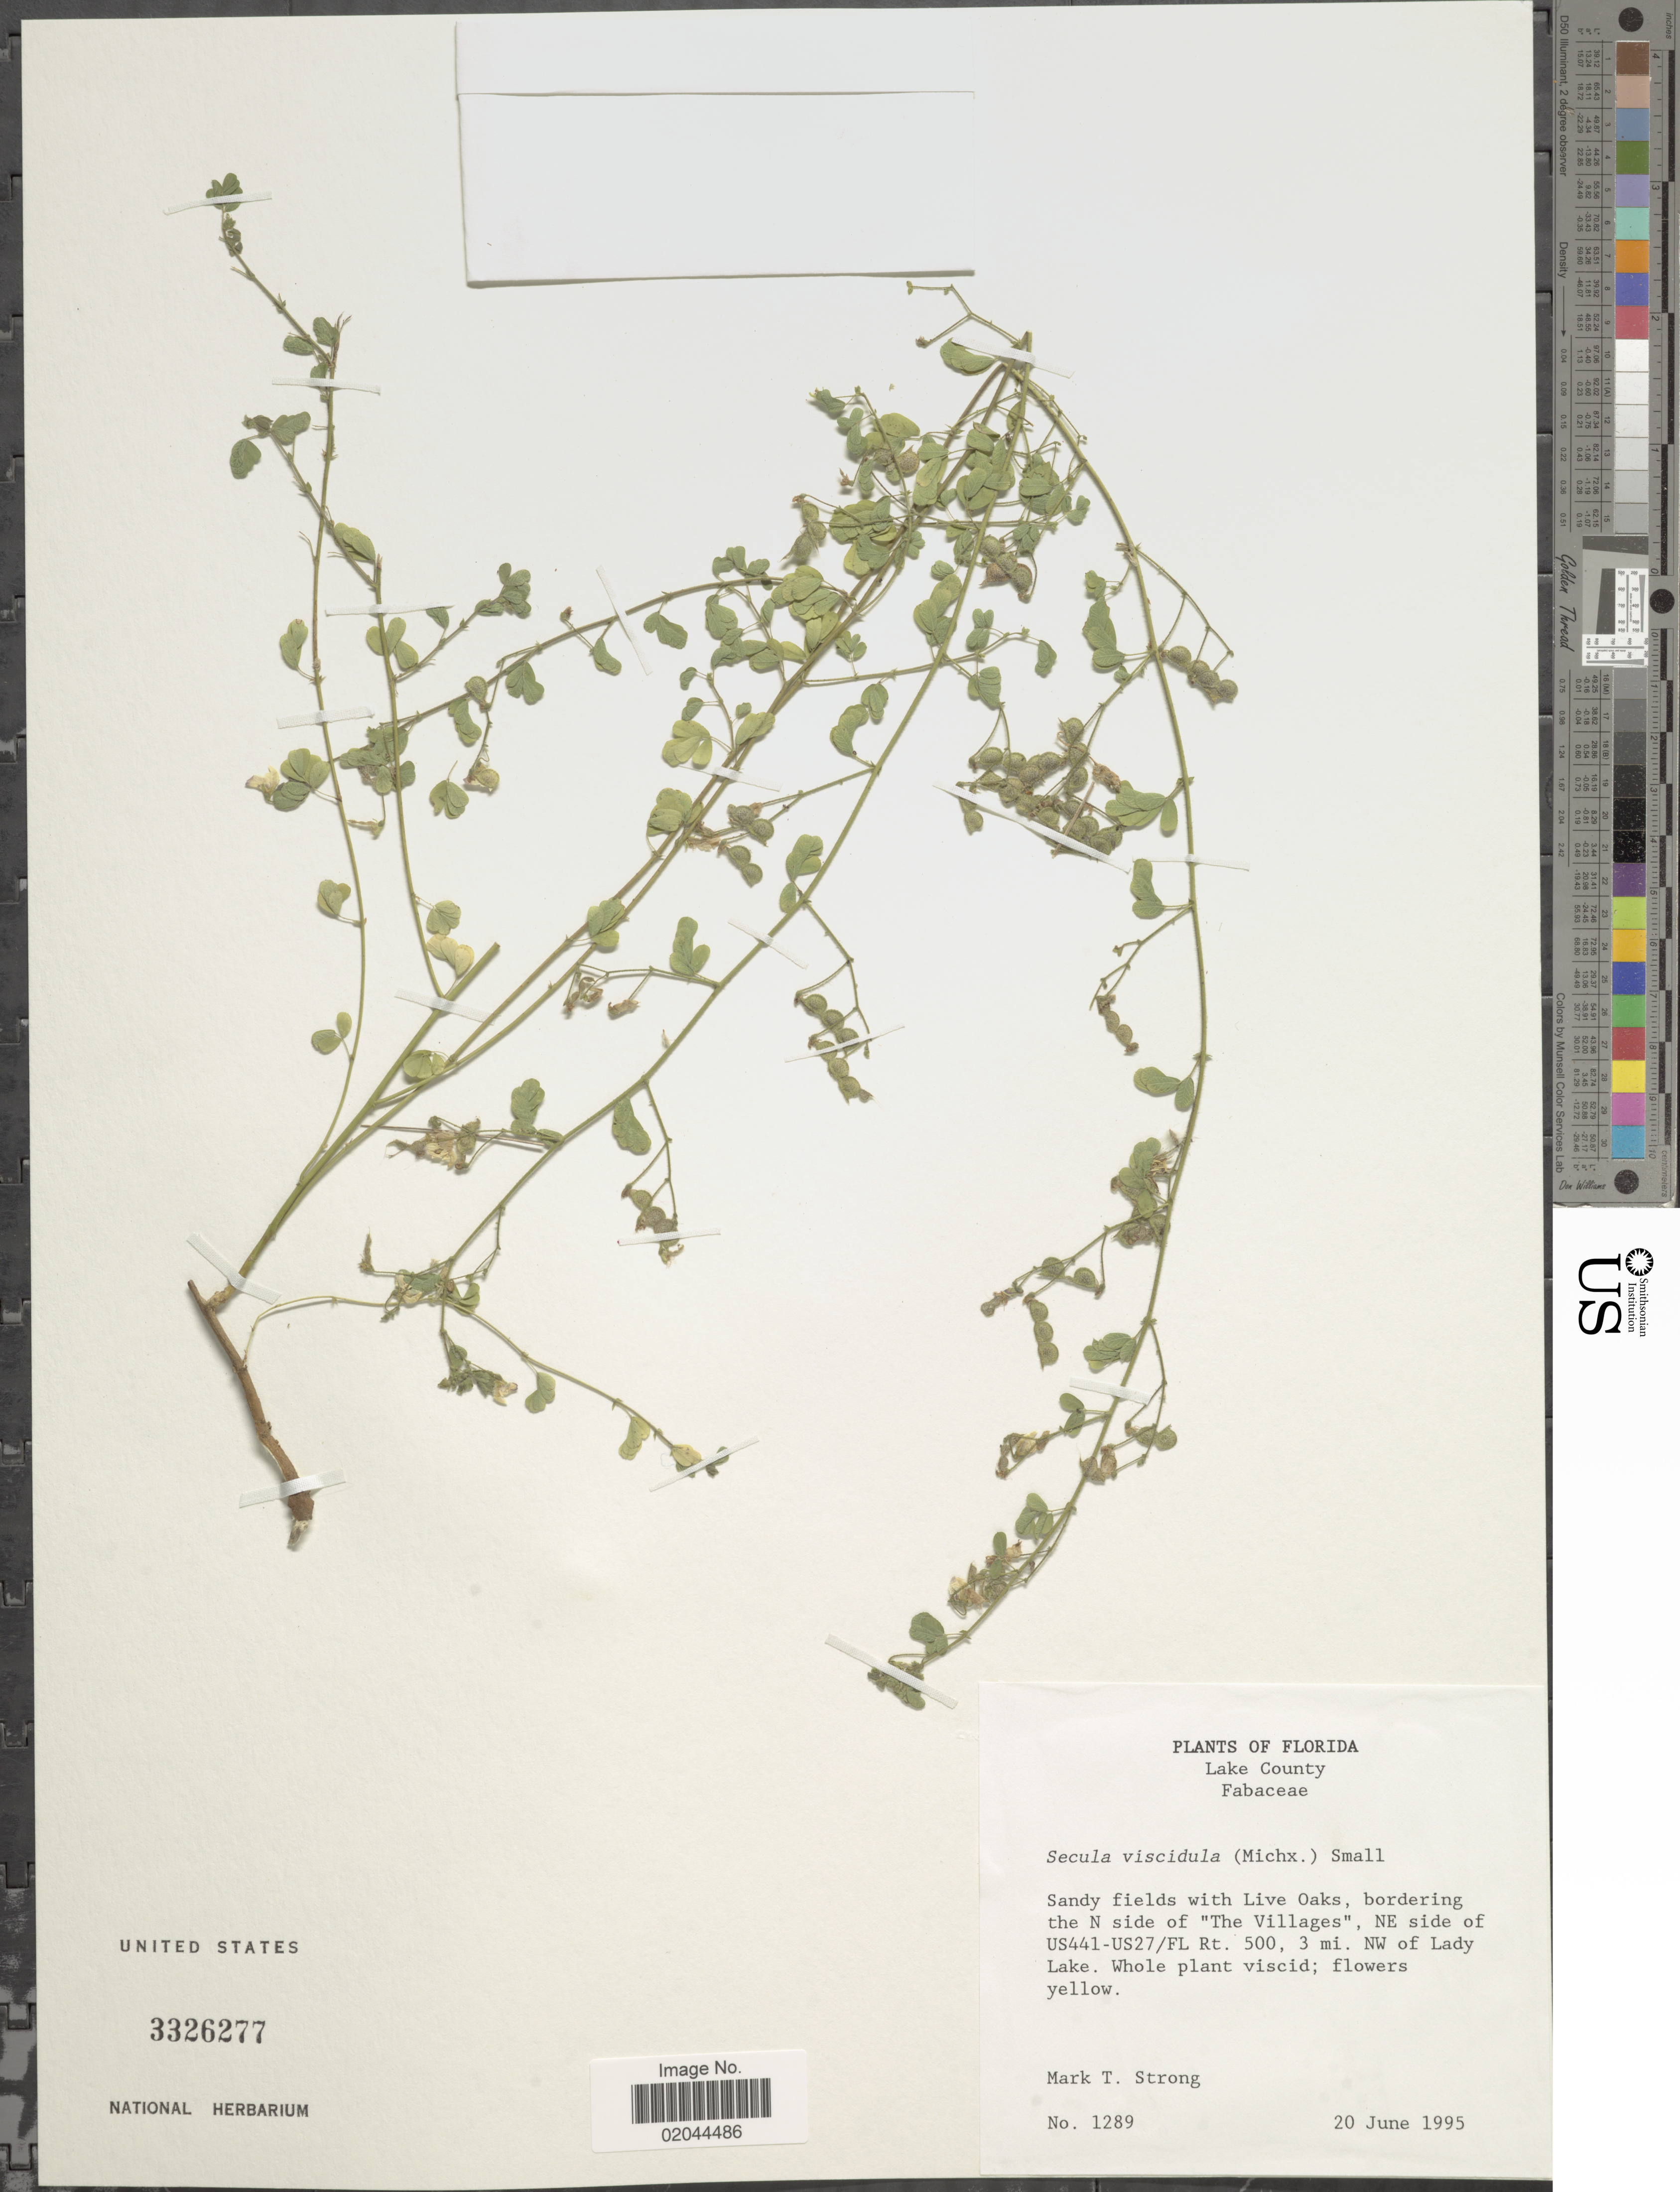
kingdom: Plantae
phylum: Tracheophyta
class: Magnoliopsida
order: Fabales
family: Fabaceae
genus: Aeschynomene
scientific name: Aeschynomene viscidula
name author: Michx.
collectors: M. T. Strong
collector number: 1289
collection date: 1995-06-20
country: United States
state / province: Florida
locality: Lake Couinty, Fabaceae, sandy fields with Live Oaks, bordering the N side of "The Villages", NE side of US441-US27/ FL Rt. 500, 3 mi. NW of Lady Lake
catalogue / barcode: US 3326277